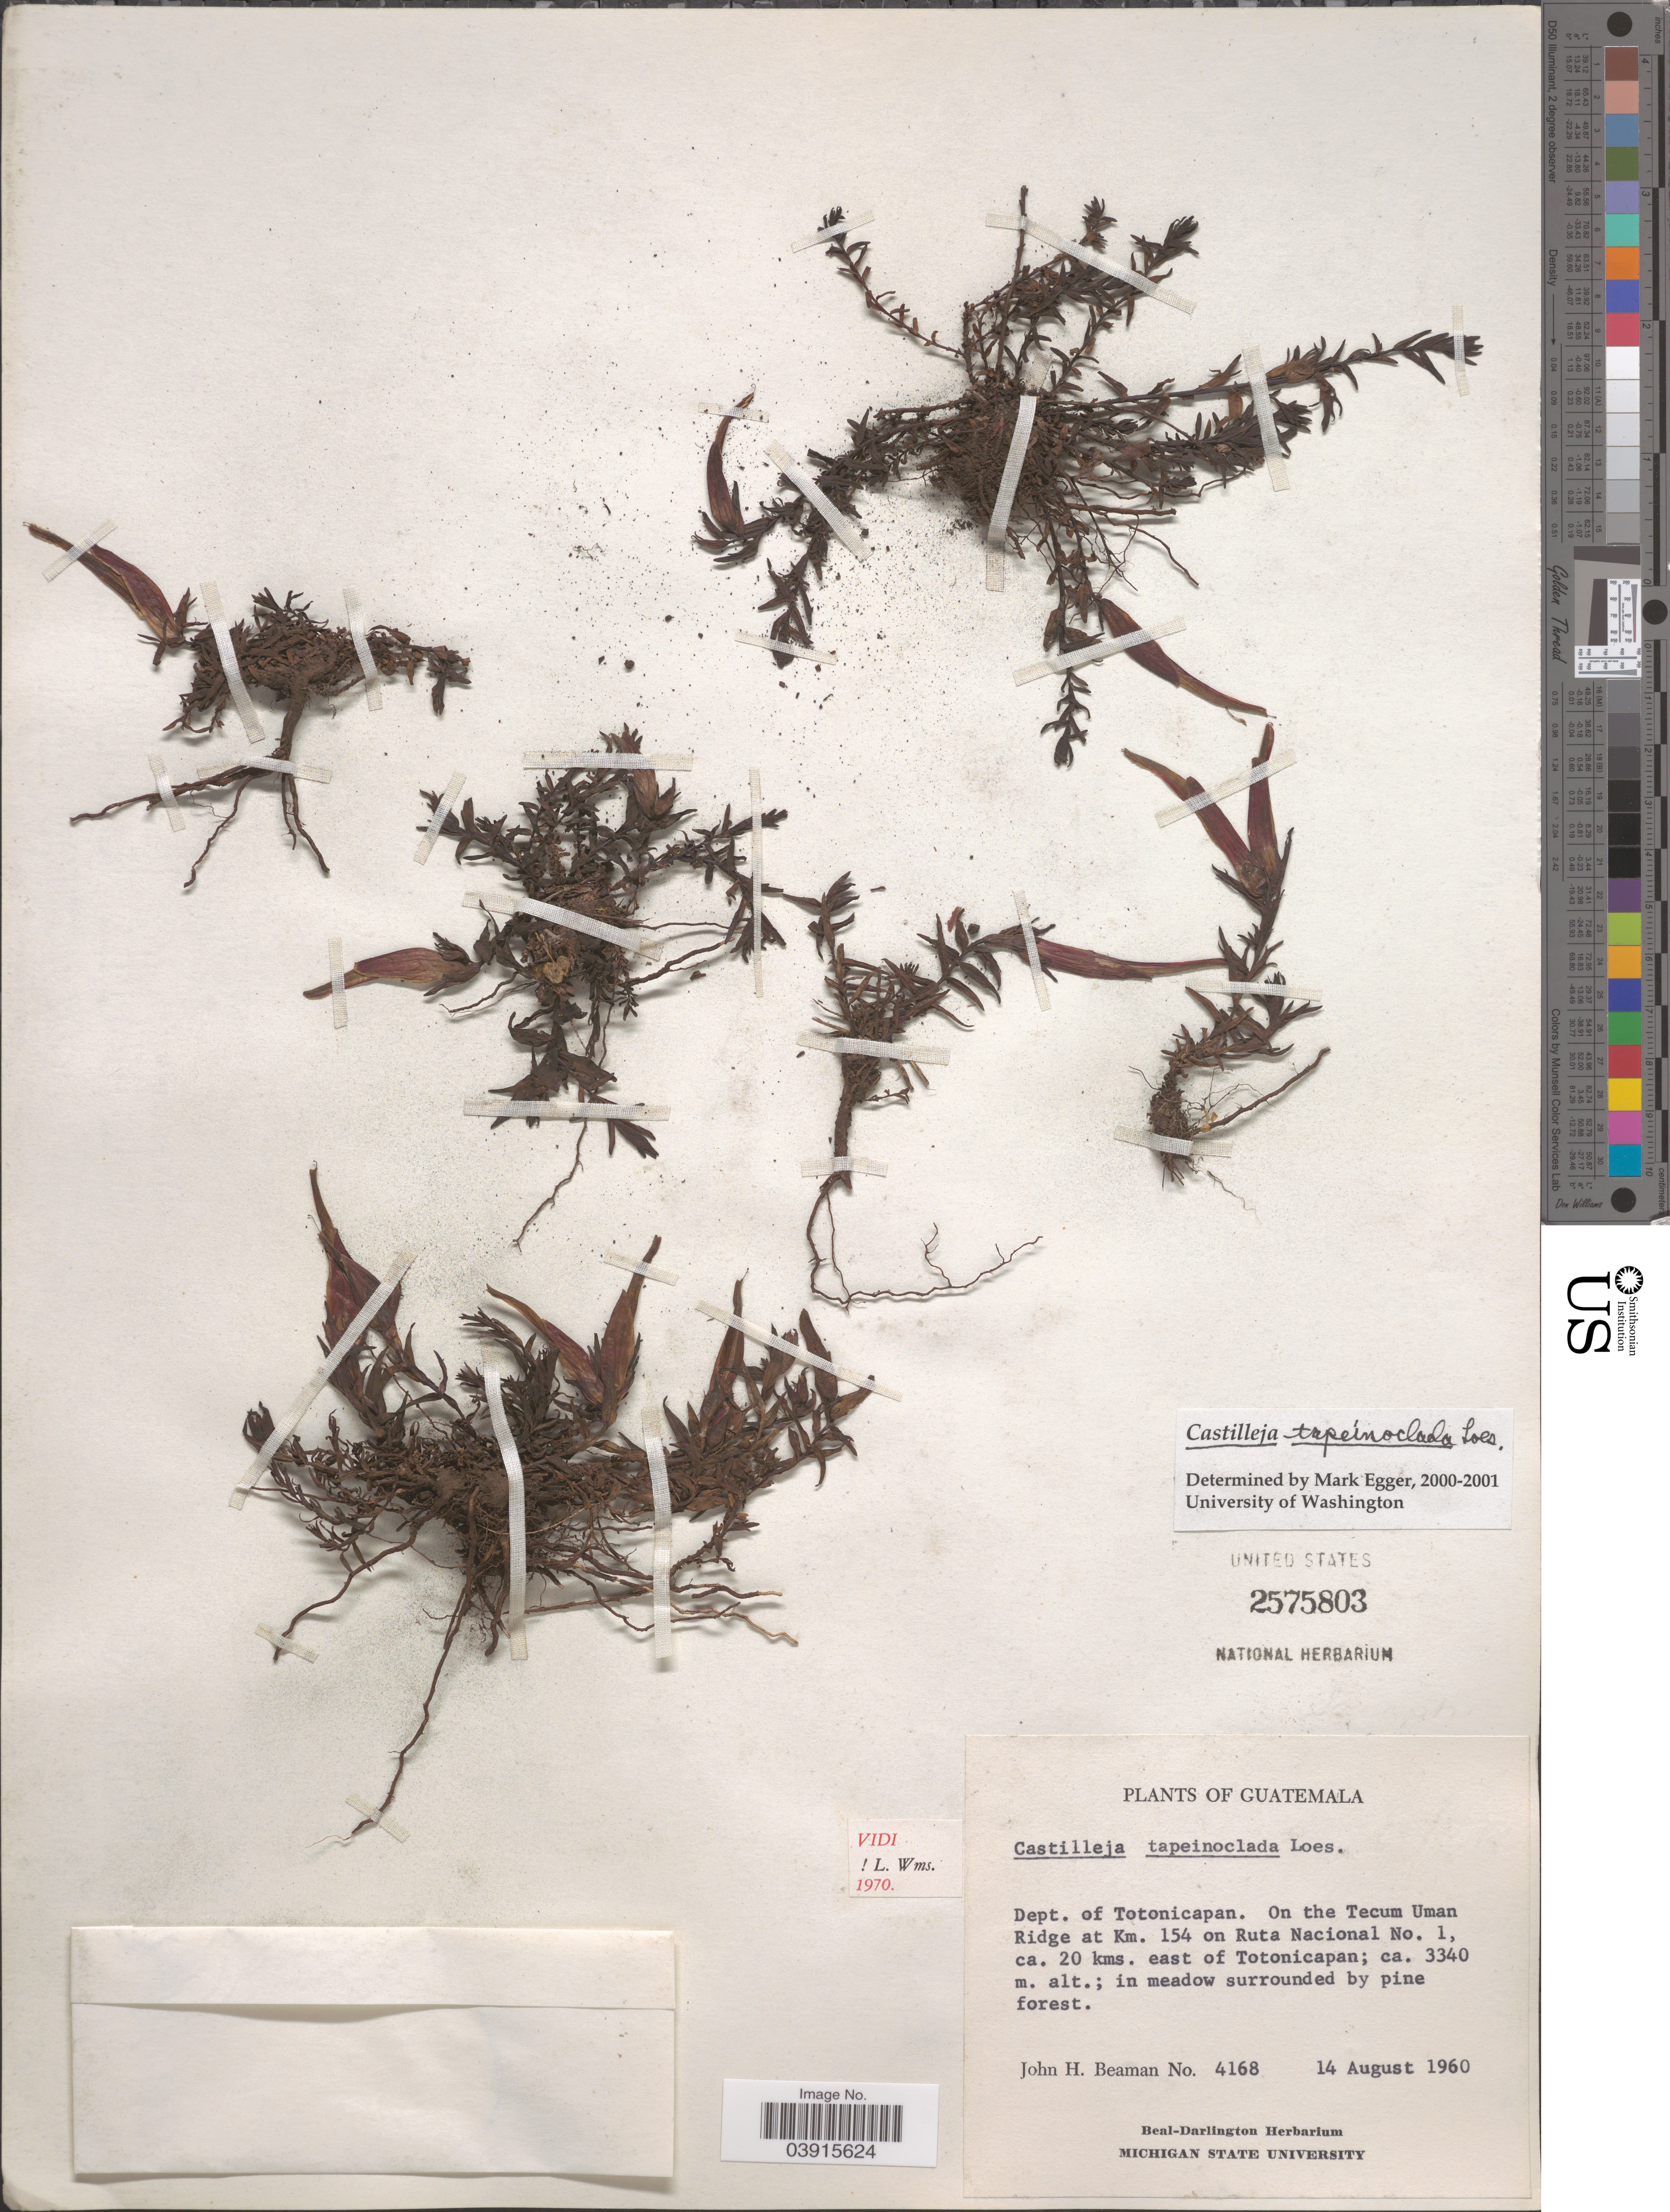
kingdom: Plantae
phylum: Tracheophyta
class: Magnoliopsida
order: Lamiales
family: Orobanchaceae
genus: Castilleja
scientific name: Castilleja tapeinoclada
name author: Loes.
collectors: J. H. Beaman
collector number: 4168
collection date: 1960-08-14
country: Guatemala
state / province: Totonicapan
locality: Dept. of Totonicapan. On the Tecum Uman Ridge at Km. 154 on Ruta Nacional No. 1, ca. 20 kms. east of Totonicapan.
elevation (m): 3340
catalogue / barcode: US 2575803